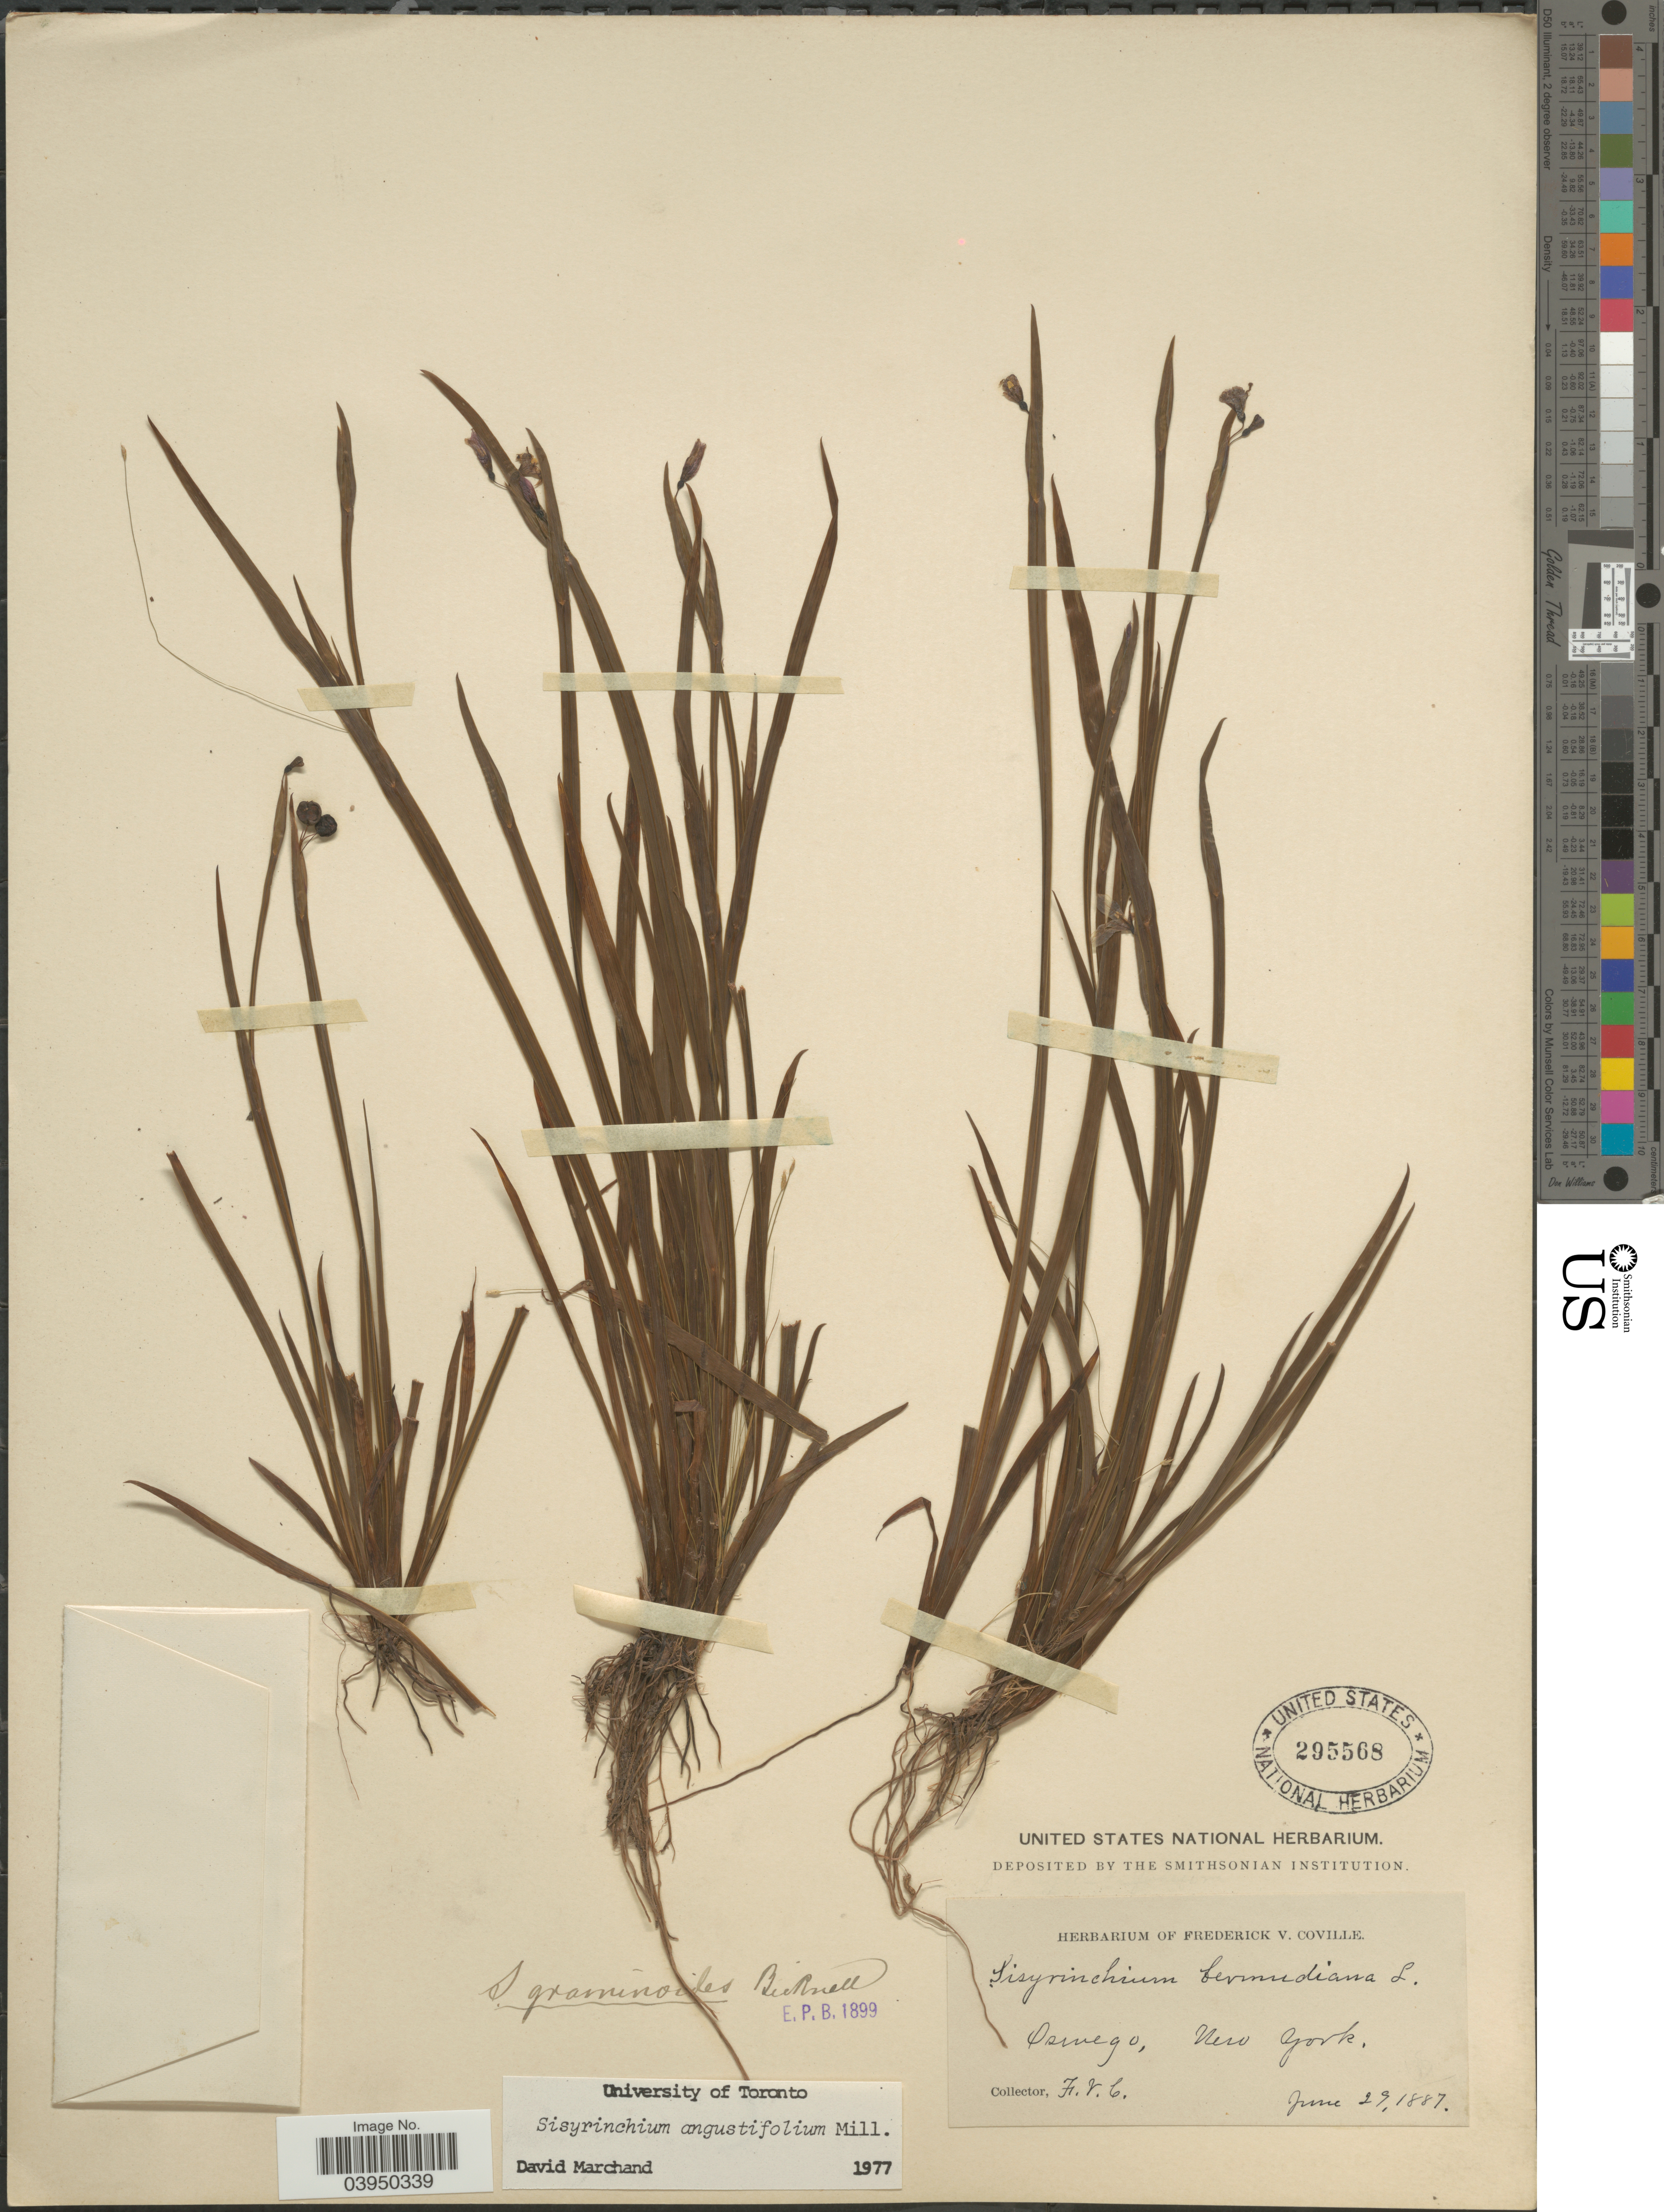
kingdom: Plantae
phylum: Tracheophyta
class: Liliopsida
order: Asparagales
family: Iridaceae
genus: Sisyrinchium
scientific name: Sisyrinchium angustifolium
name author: Mill.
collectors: F. V. Coville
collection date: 1887-06-29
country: United States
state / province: New York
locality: Oswego.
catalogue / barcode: US 295568